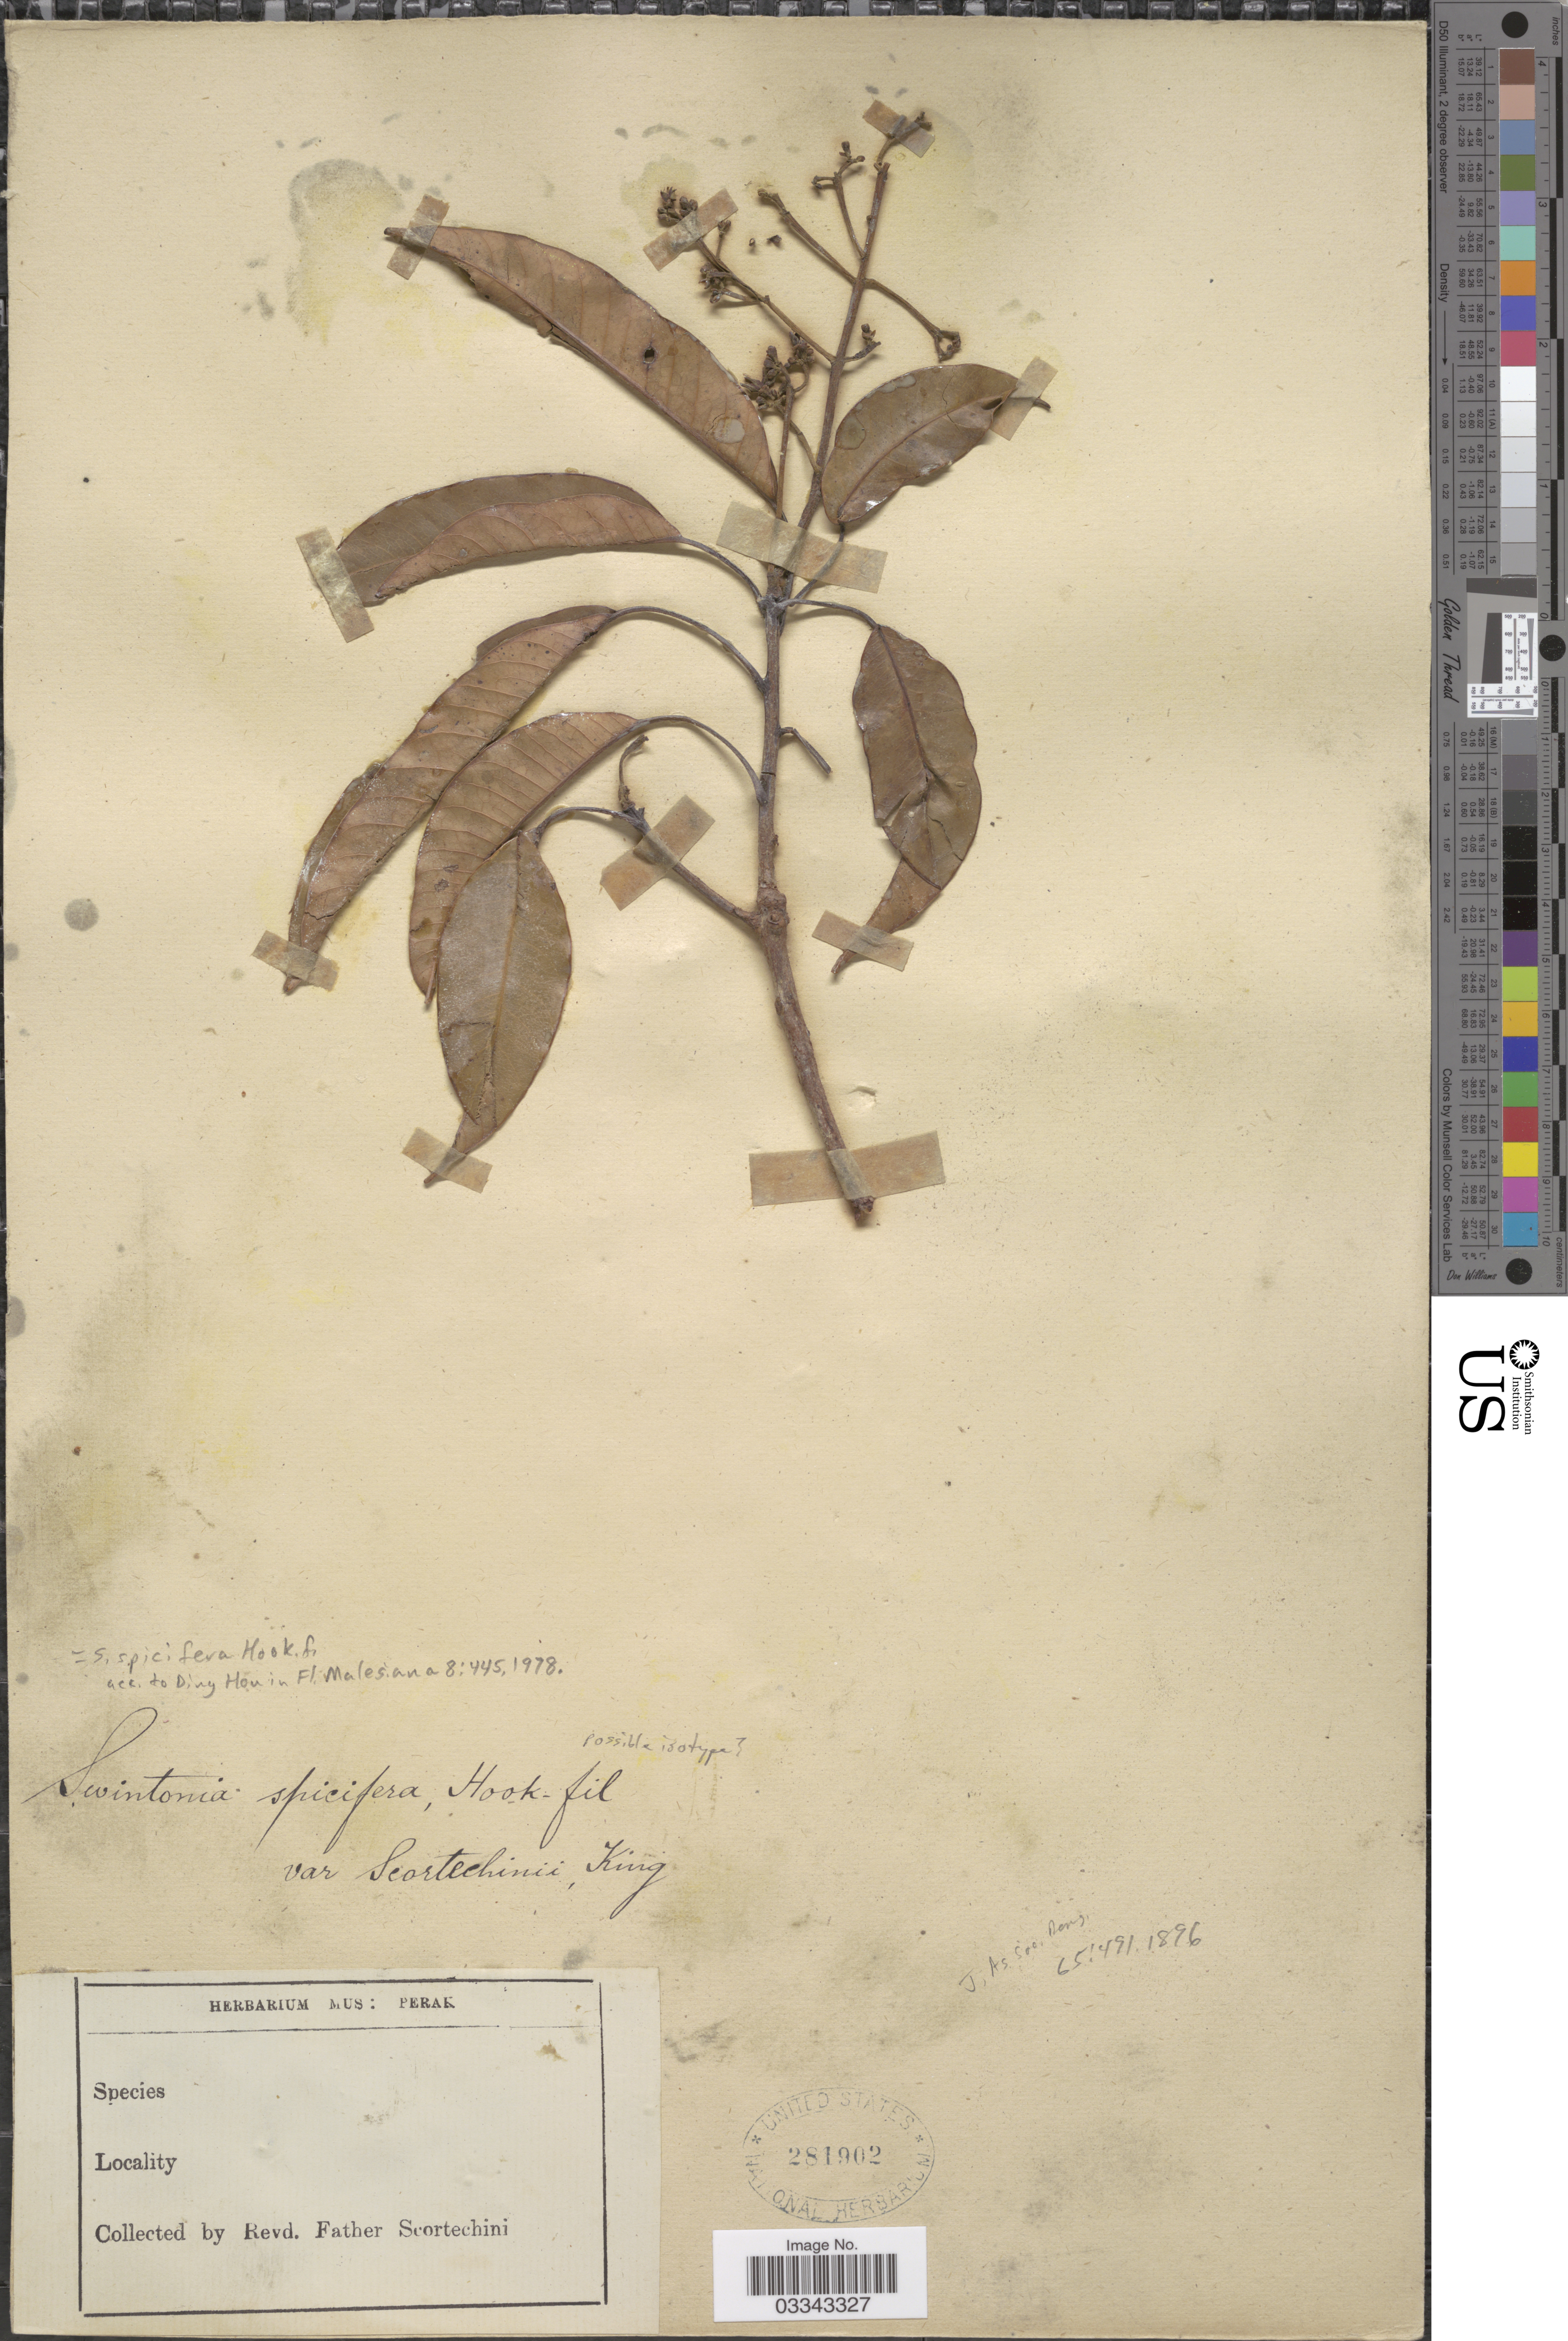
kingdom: Plantae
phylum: Tracheophyta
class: Magnoliopsida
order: Sapindales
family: Anacardiaceae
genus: Swintonia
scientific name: Swintonia spicifera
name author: Hook. f.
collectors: Fr. Scortechini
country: Malaysia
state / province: Perak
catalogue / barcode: US 281902